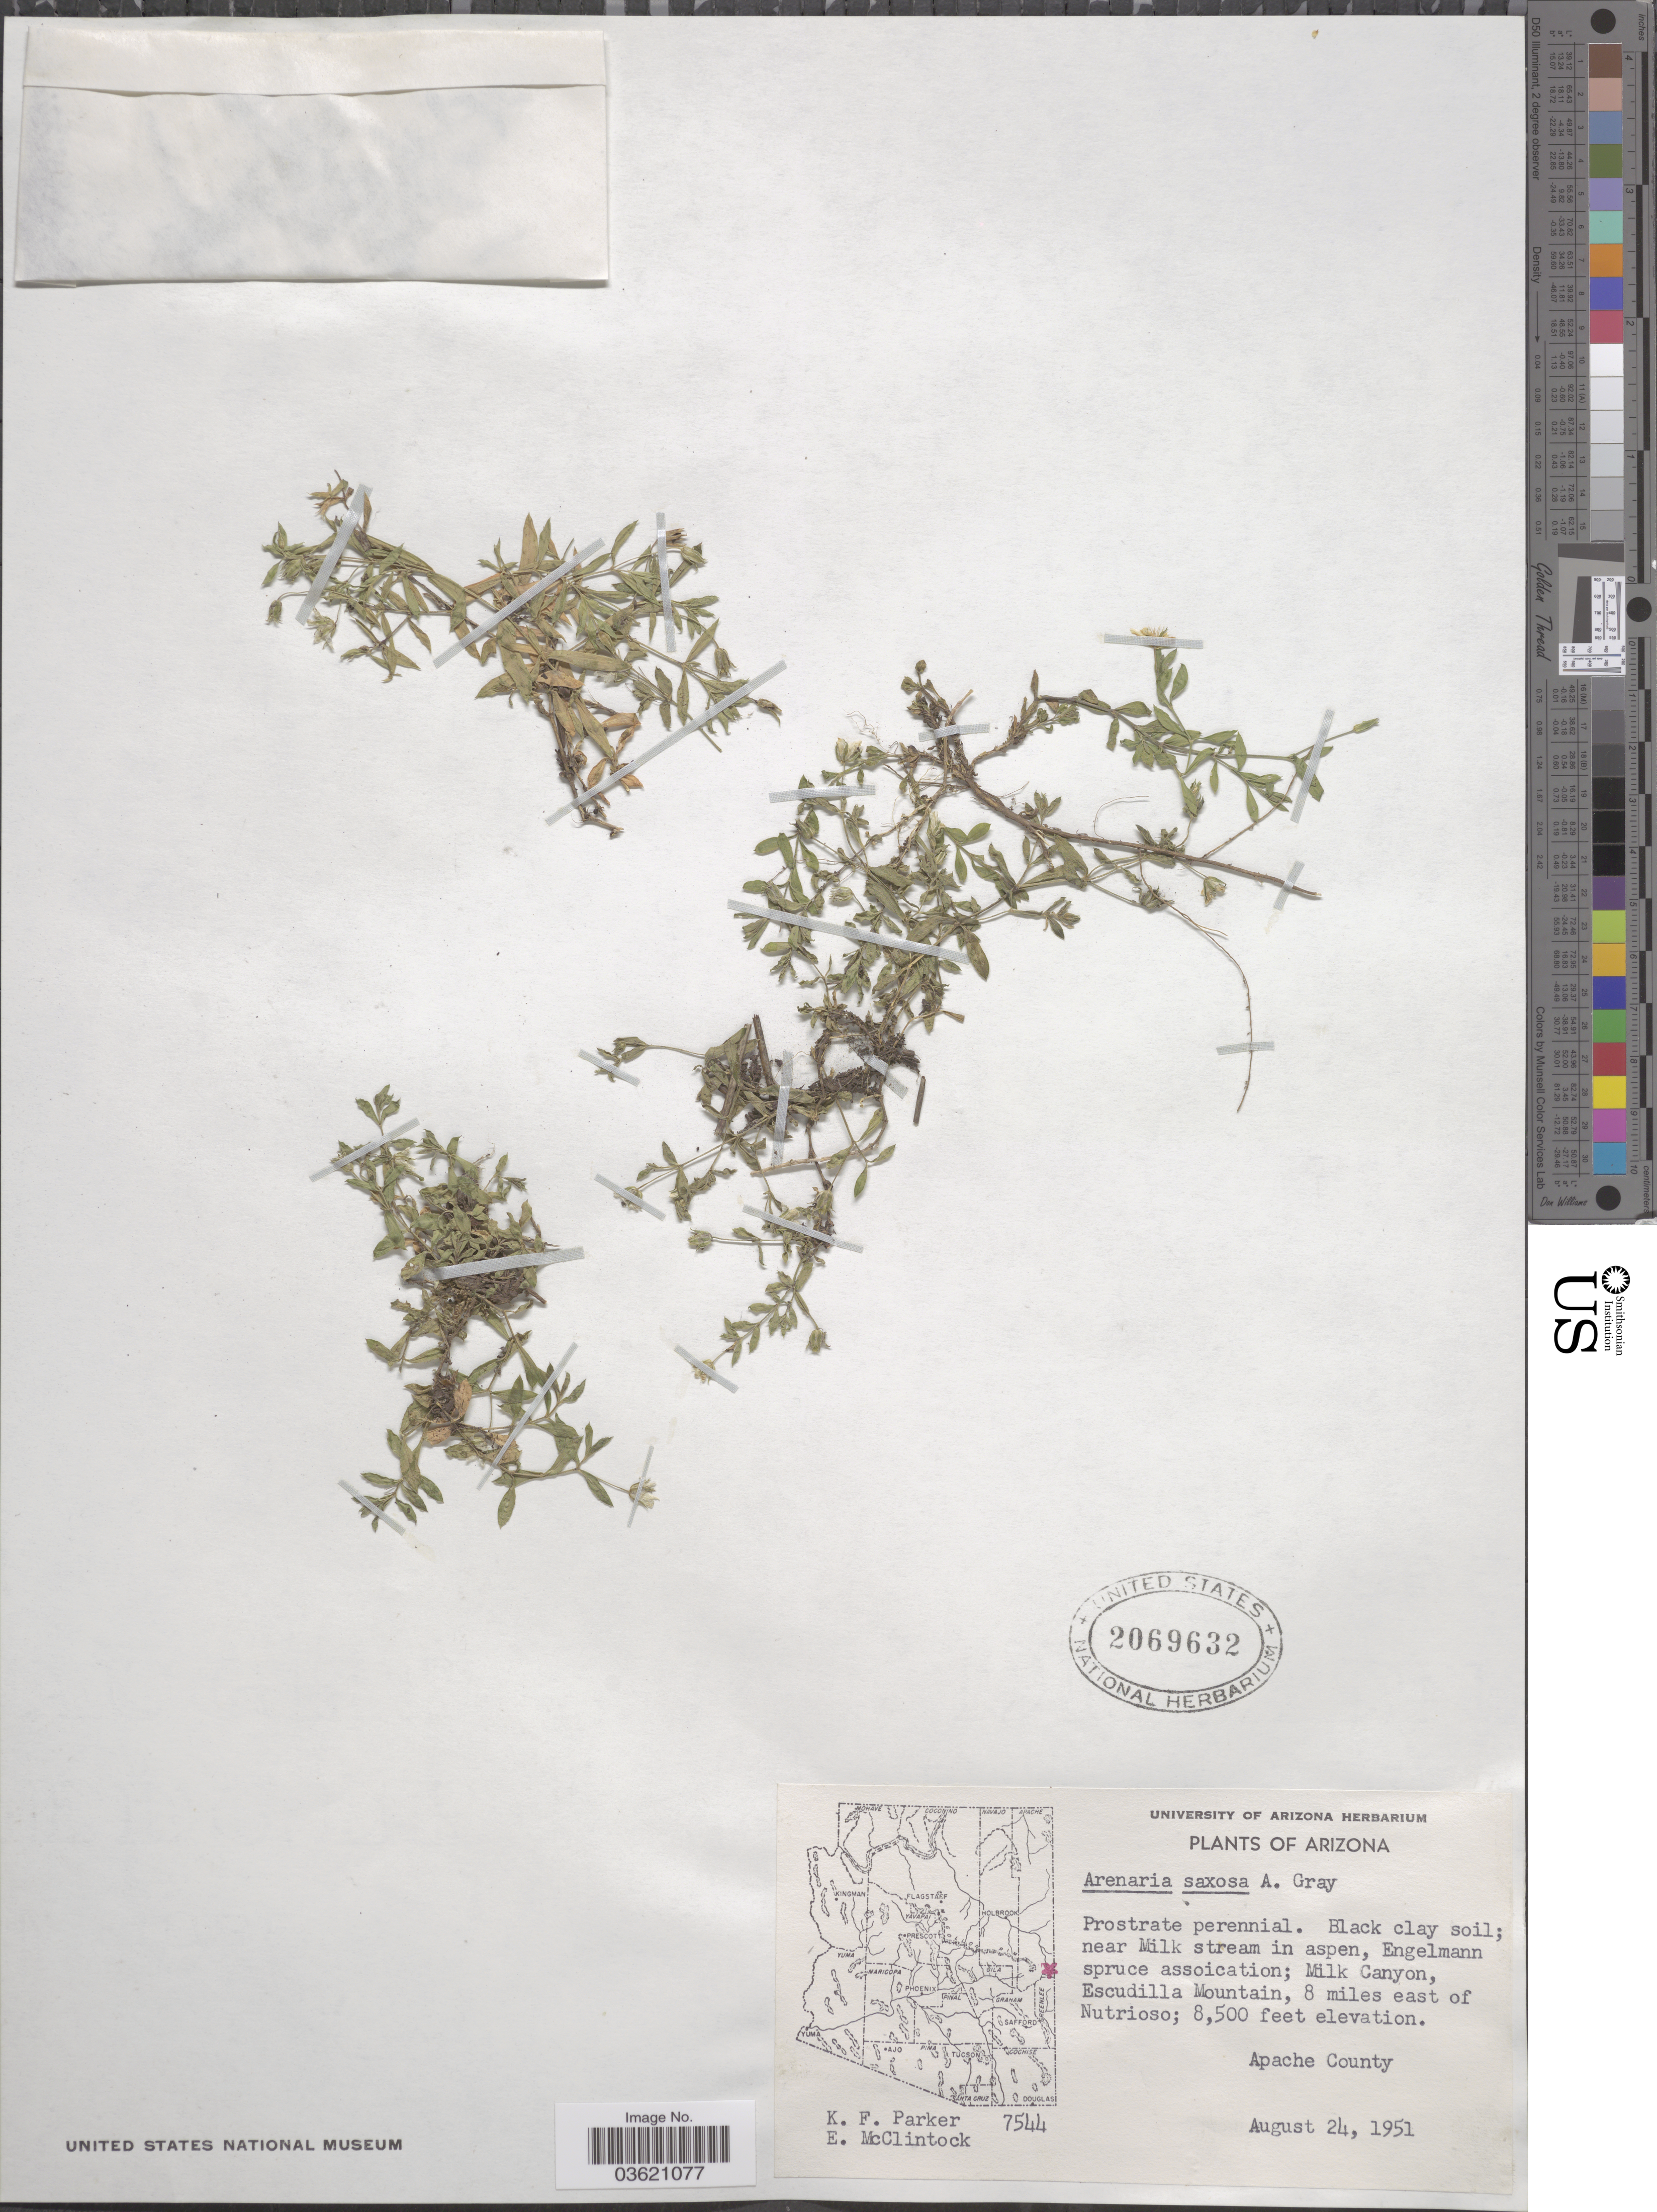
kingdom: Plantae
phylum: Tracheophyta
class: Magnoliopsida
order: Caryophyllales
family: Caryophyllaceae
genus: Arenaria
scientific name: Arenaria saxosa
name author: A. Gray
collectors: K. F. Parker & E. McClintock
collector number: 7544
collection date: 1951-08-24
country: United States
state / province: Arizona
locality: Near Milk stream in aspen, Engelmann spruce association; Milk Canyon, Escudilla Mountain, 8 miles east of Nutrioso, Apache County.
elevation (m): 2591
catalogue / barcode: US 2069632